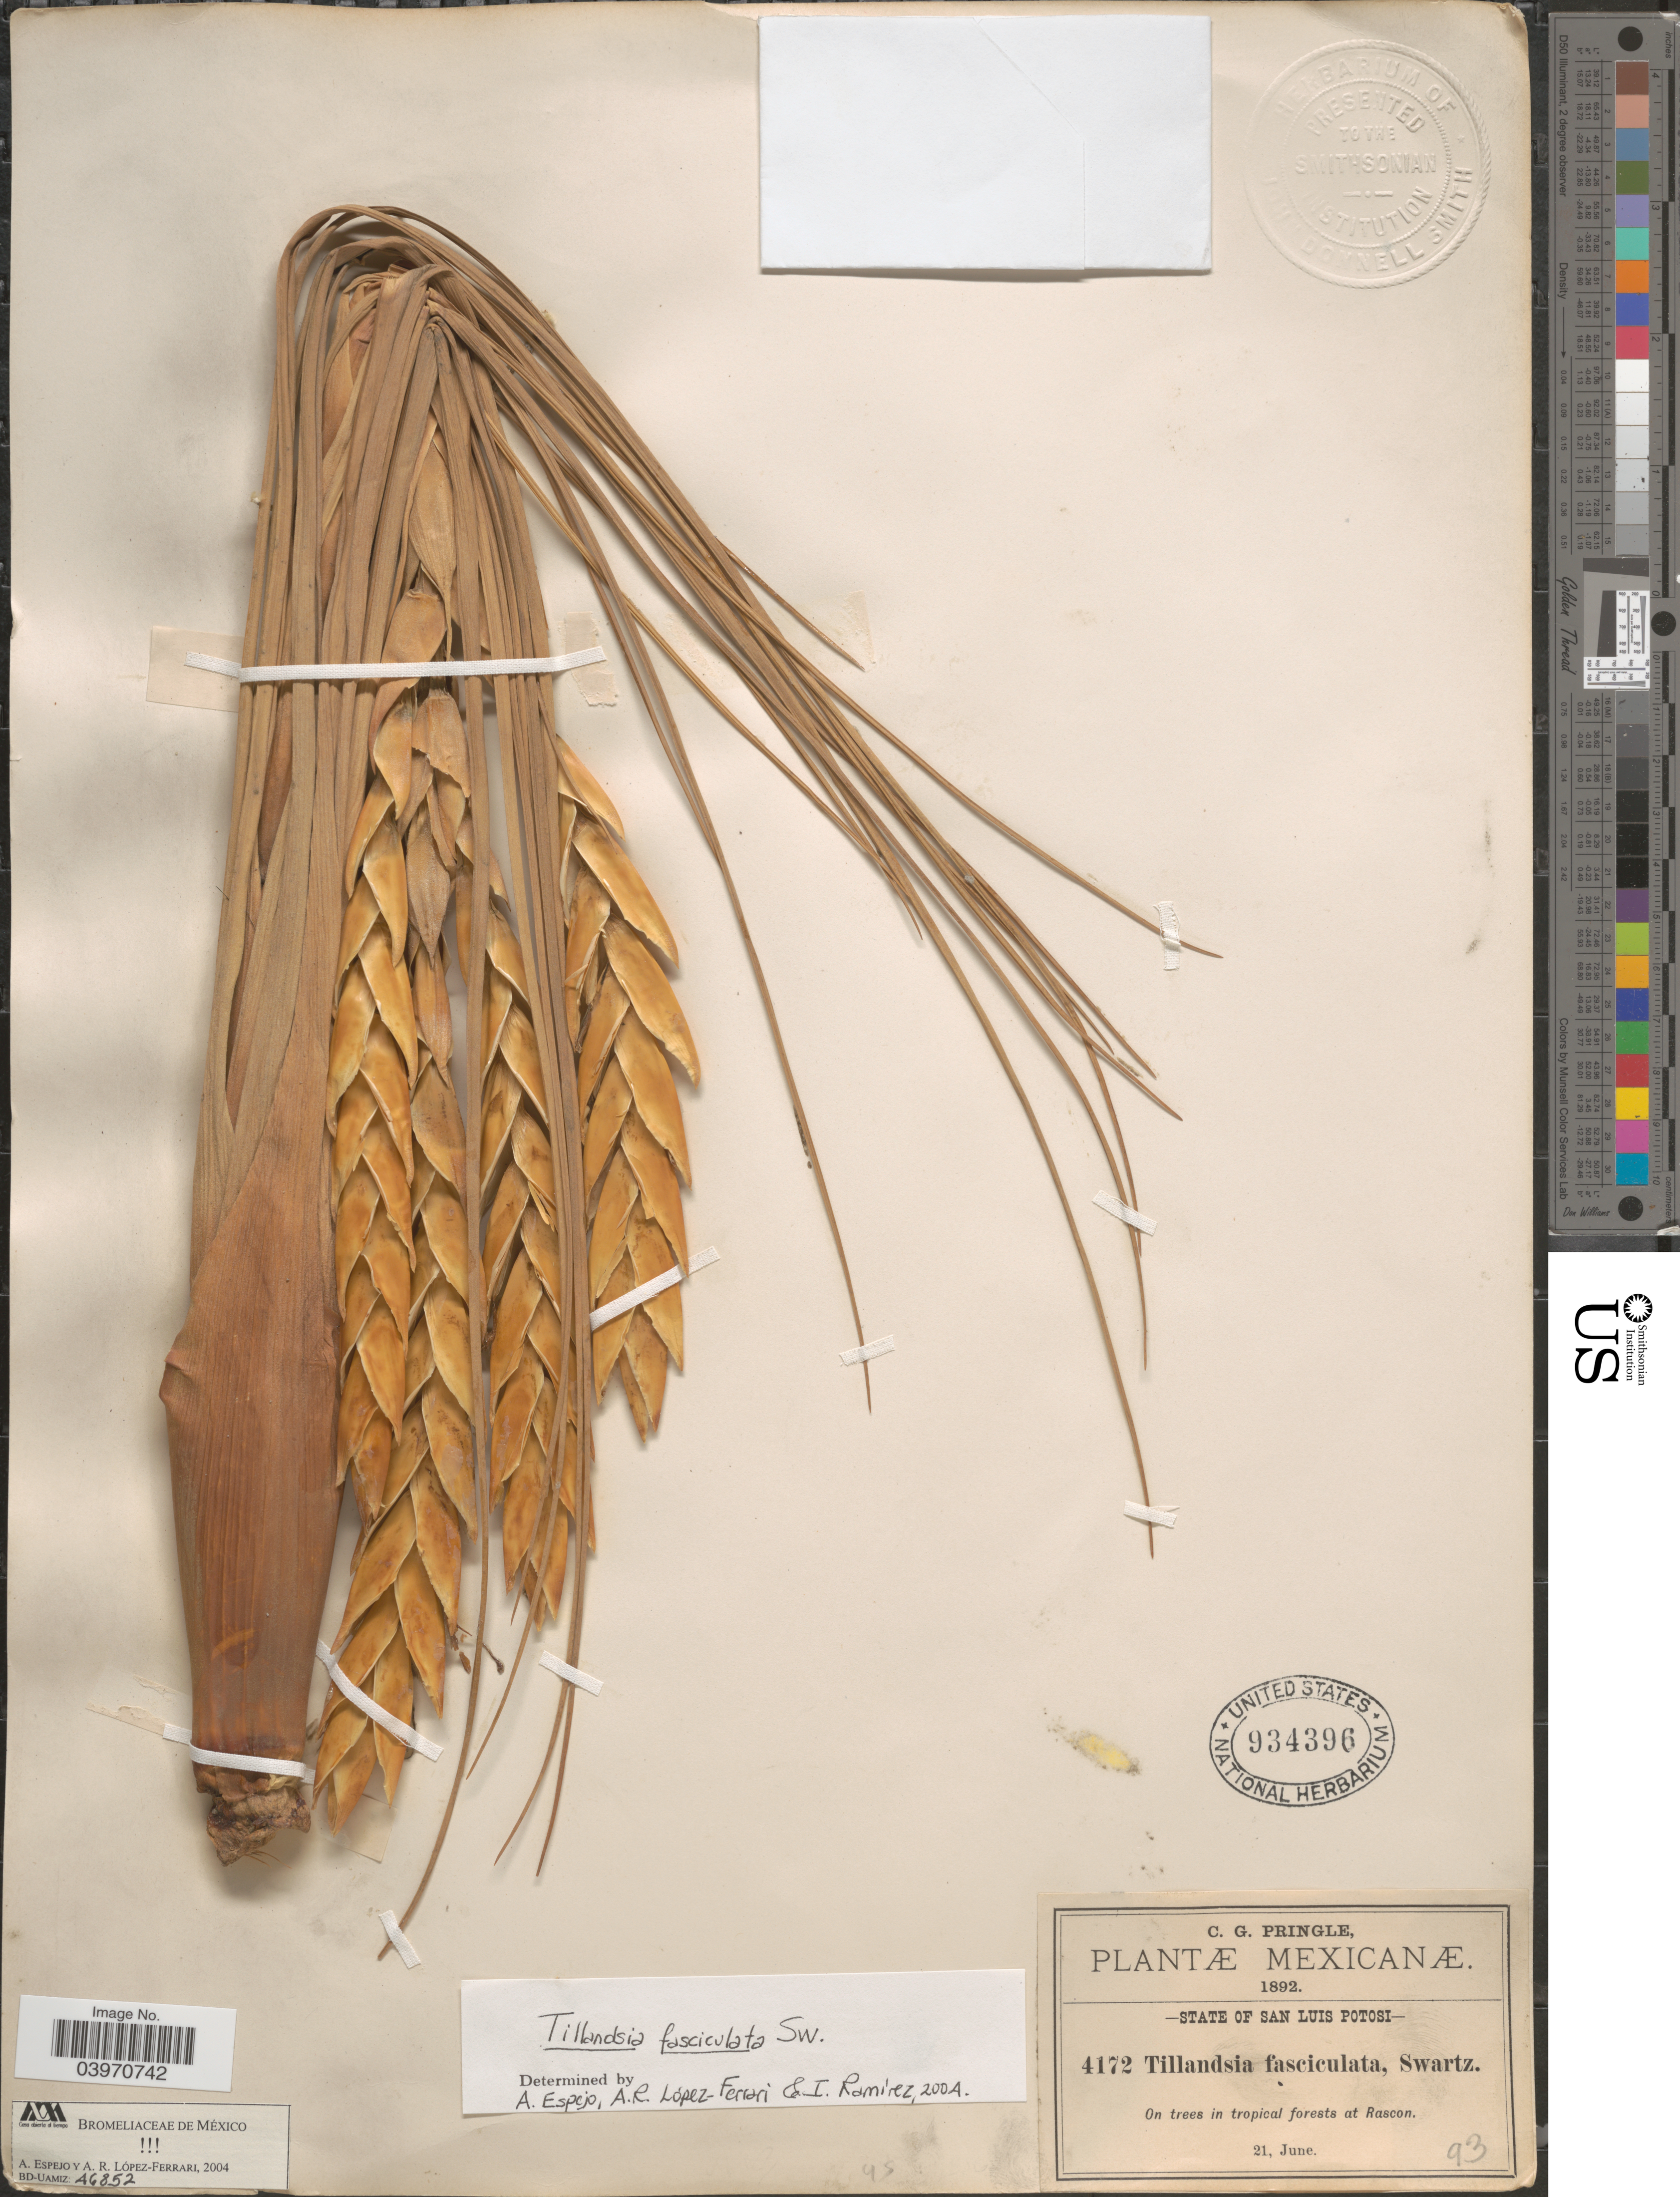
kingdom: Plantae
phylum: Tracheophyta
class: Liliopsida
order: Poales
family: Bromeliaceae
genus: Tillandsia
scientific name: Tillandsia fasciculata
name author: Sw.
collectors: C. G. Pringle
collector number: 4172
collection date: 1892-06-21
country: Mexico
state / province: San Luis Potosí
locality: At Rascon.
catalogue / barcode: US 934396